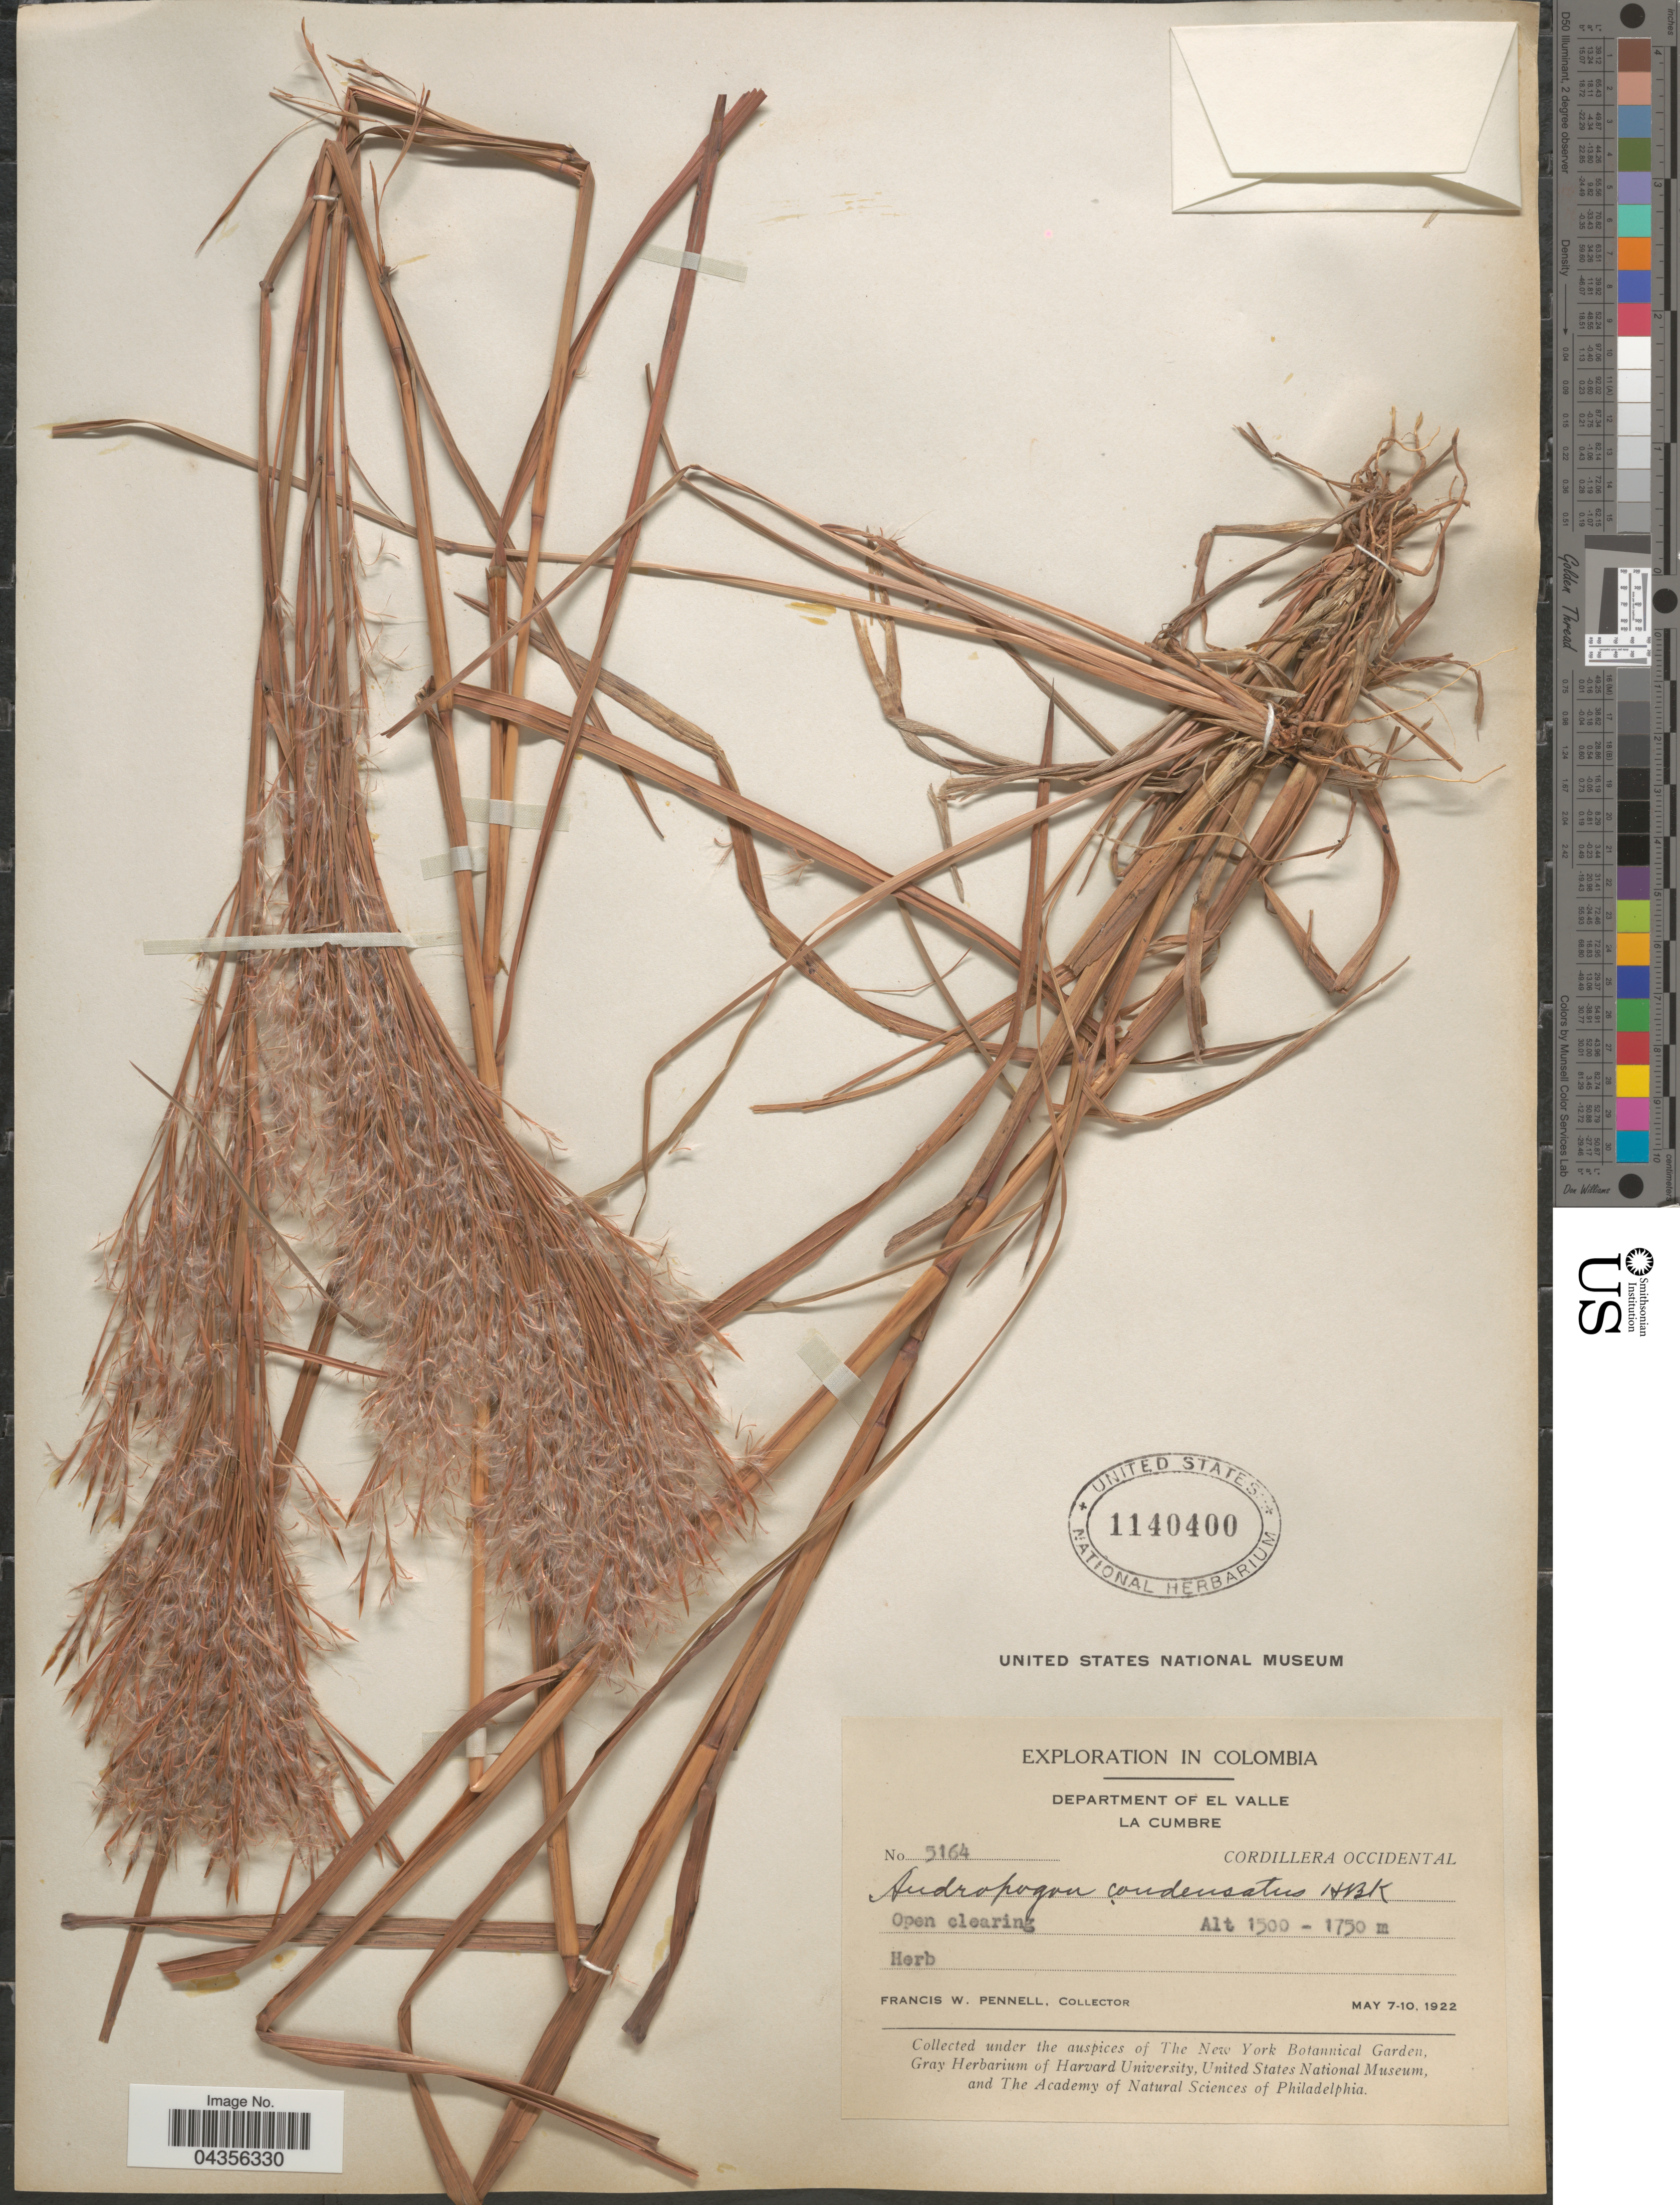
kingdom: Plantae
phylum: Tracheophyta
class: Liliopsida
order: Poales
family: Poaceae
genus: Schizachyrium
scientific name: Schizachyrium microstachyum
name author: (Desv. ex Ham.) Roseng. et al.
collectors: F. W. Pennell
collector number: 5164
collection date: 1922-05-07/1922-05-10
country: Colombia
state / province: Valle del Cauca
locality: Exploration In Colombia. Departmento Of El Valle. La Cumbre. Cordillera Occidental.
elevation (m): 1500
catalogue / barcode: US 1140400